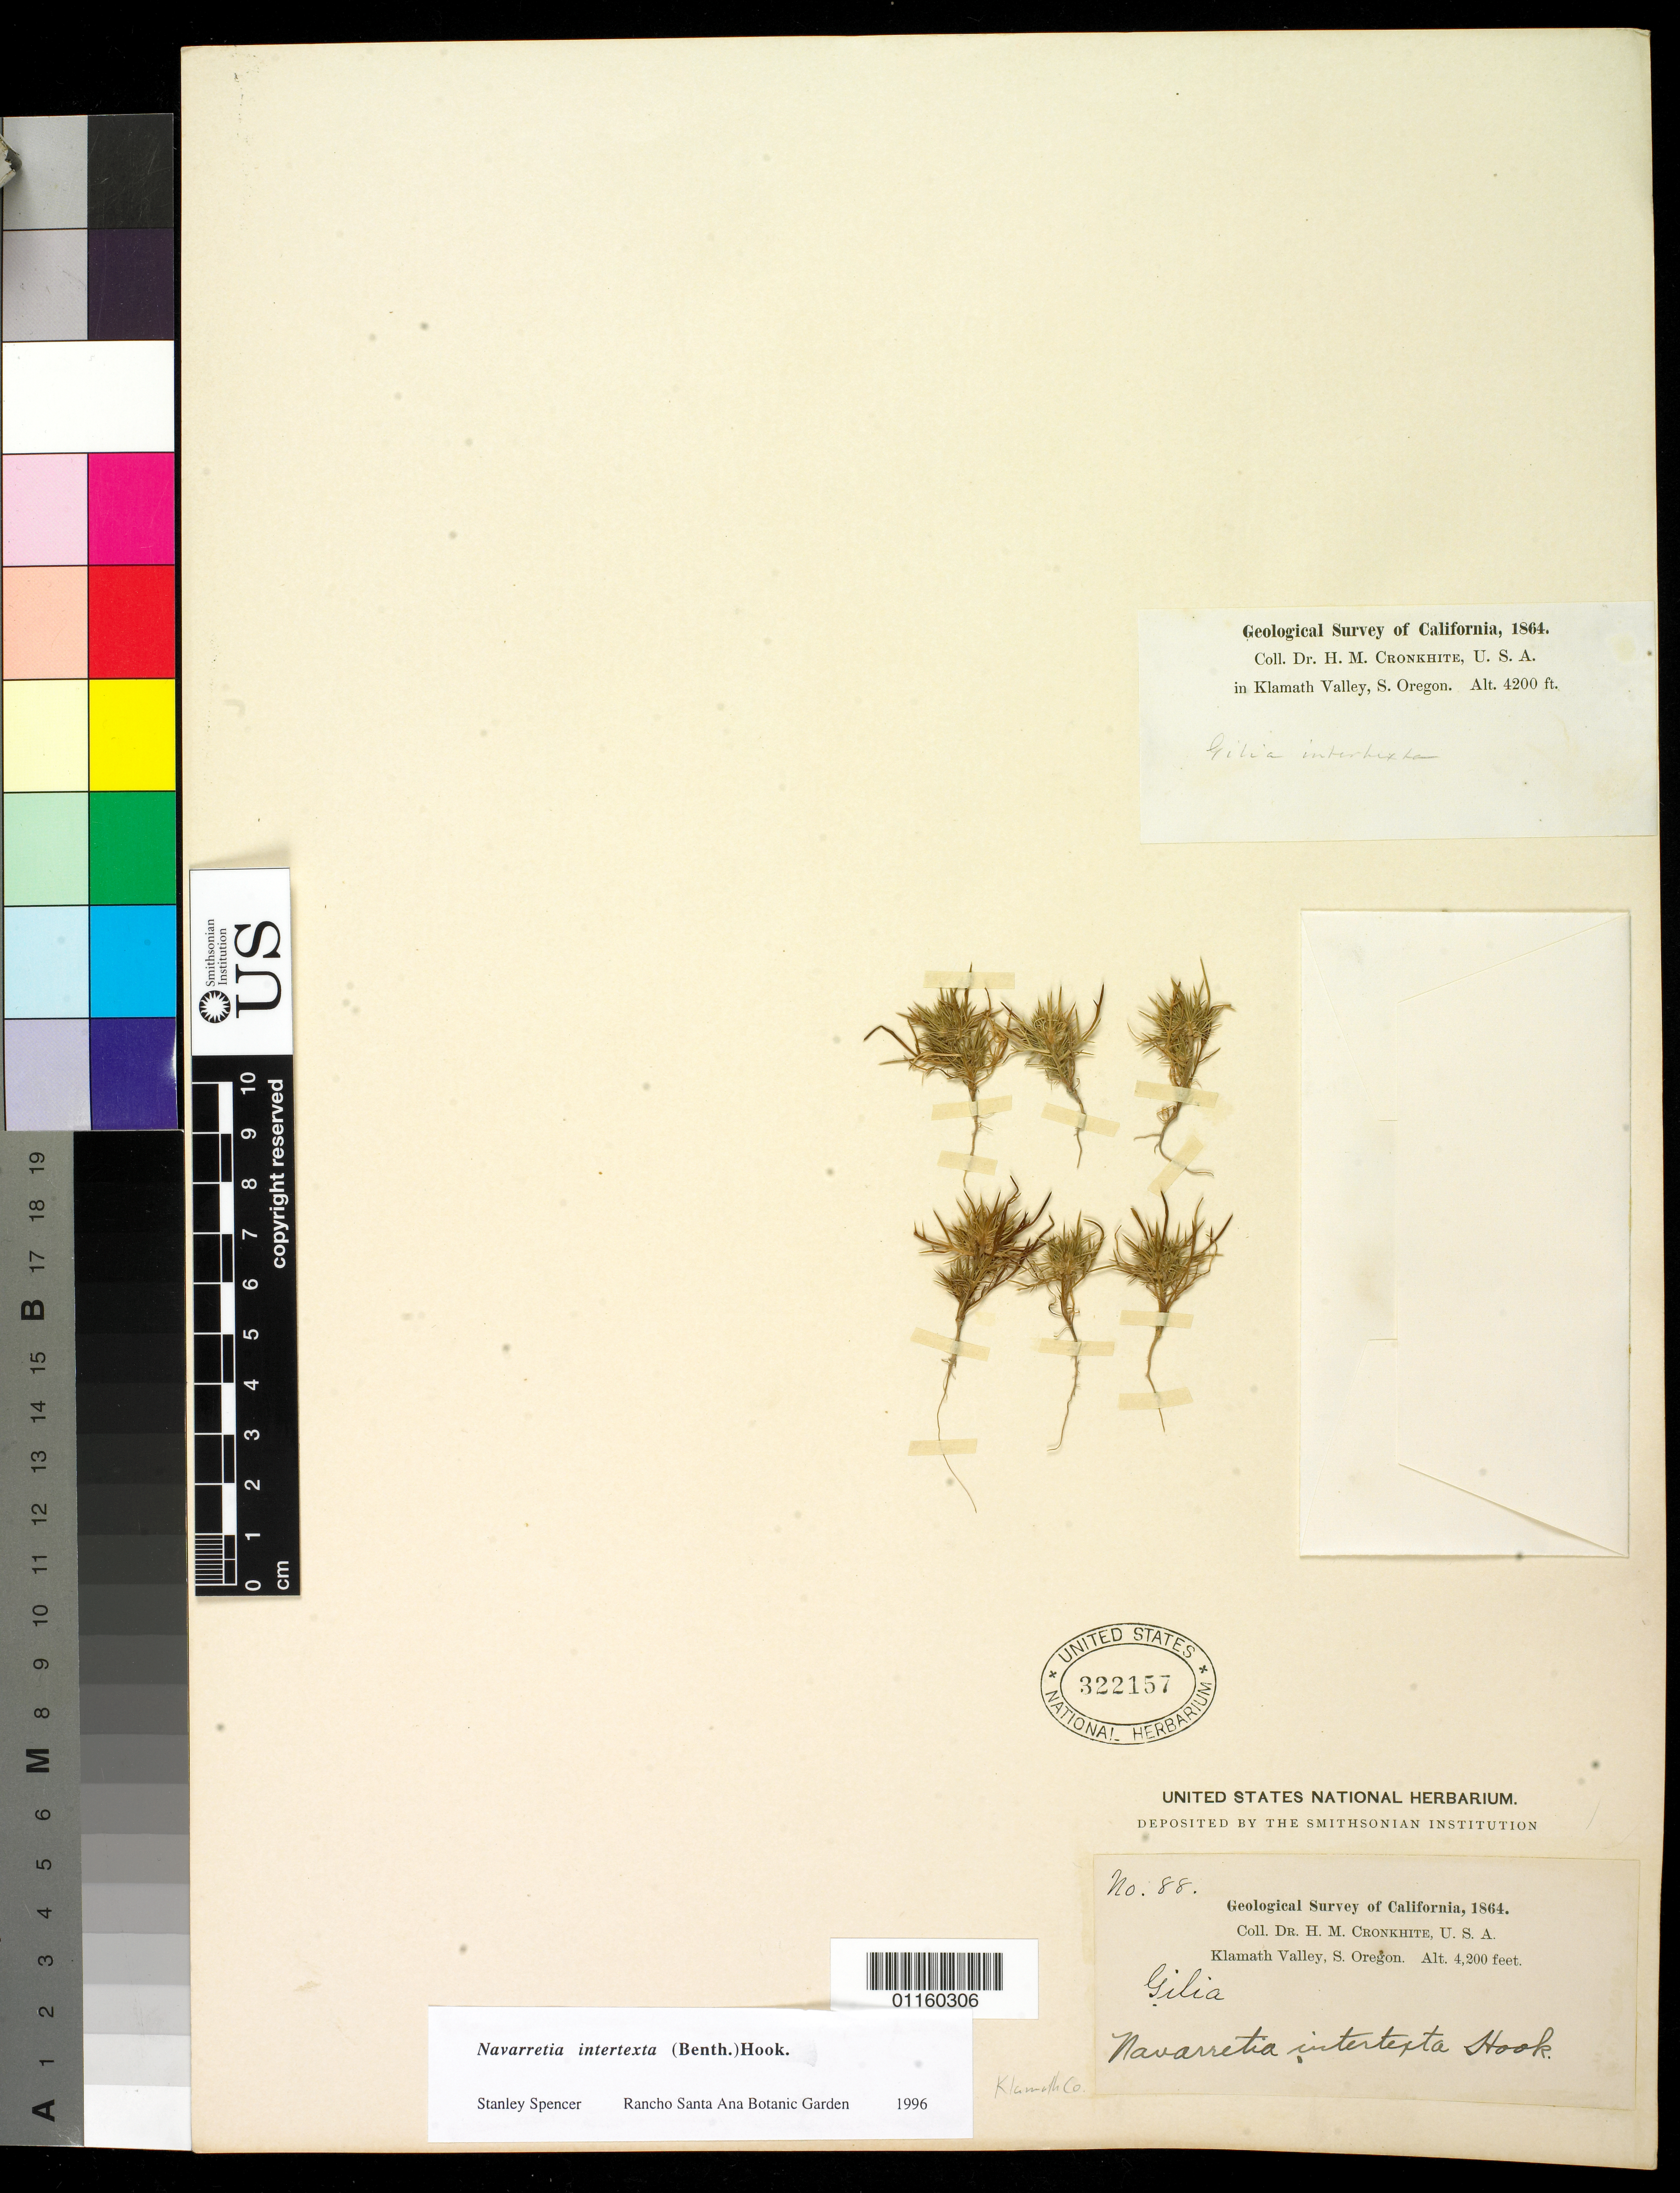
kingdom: Plantae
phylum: Tracheophyta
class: Magnoliopsida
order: Ericales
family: Polemoniaceae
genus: Navarretia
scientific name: Navarretia intertexta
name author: (Benth.) Hook.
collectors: H. M. Cronkhite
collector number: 88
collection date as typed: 1864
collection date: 1864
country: United States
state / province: Oregon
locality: Klamath Valley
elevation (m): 1280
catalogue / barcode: US 322157